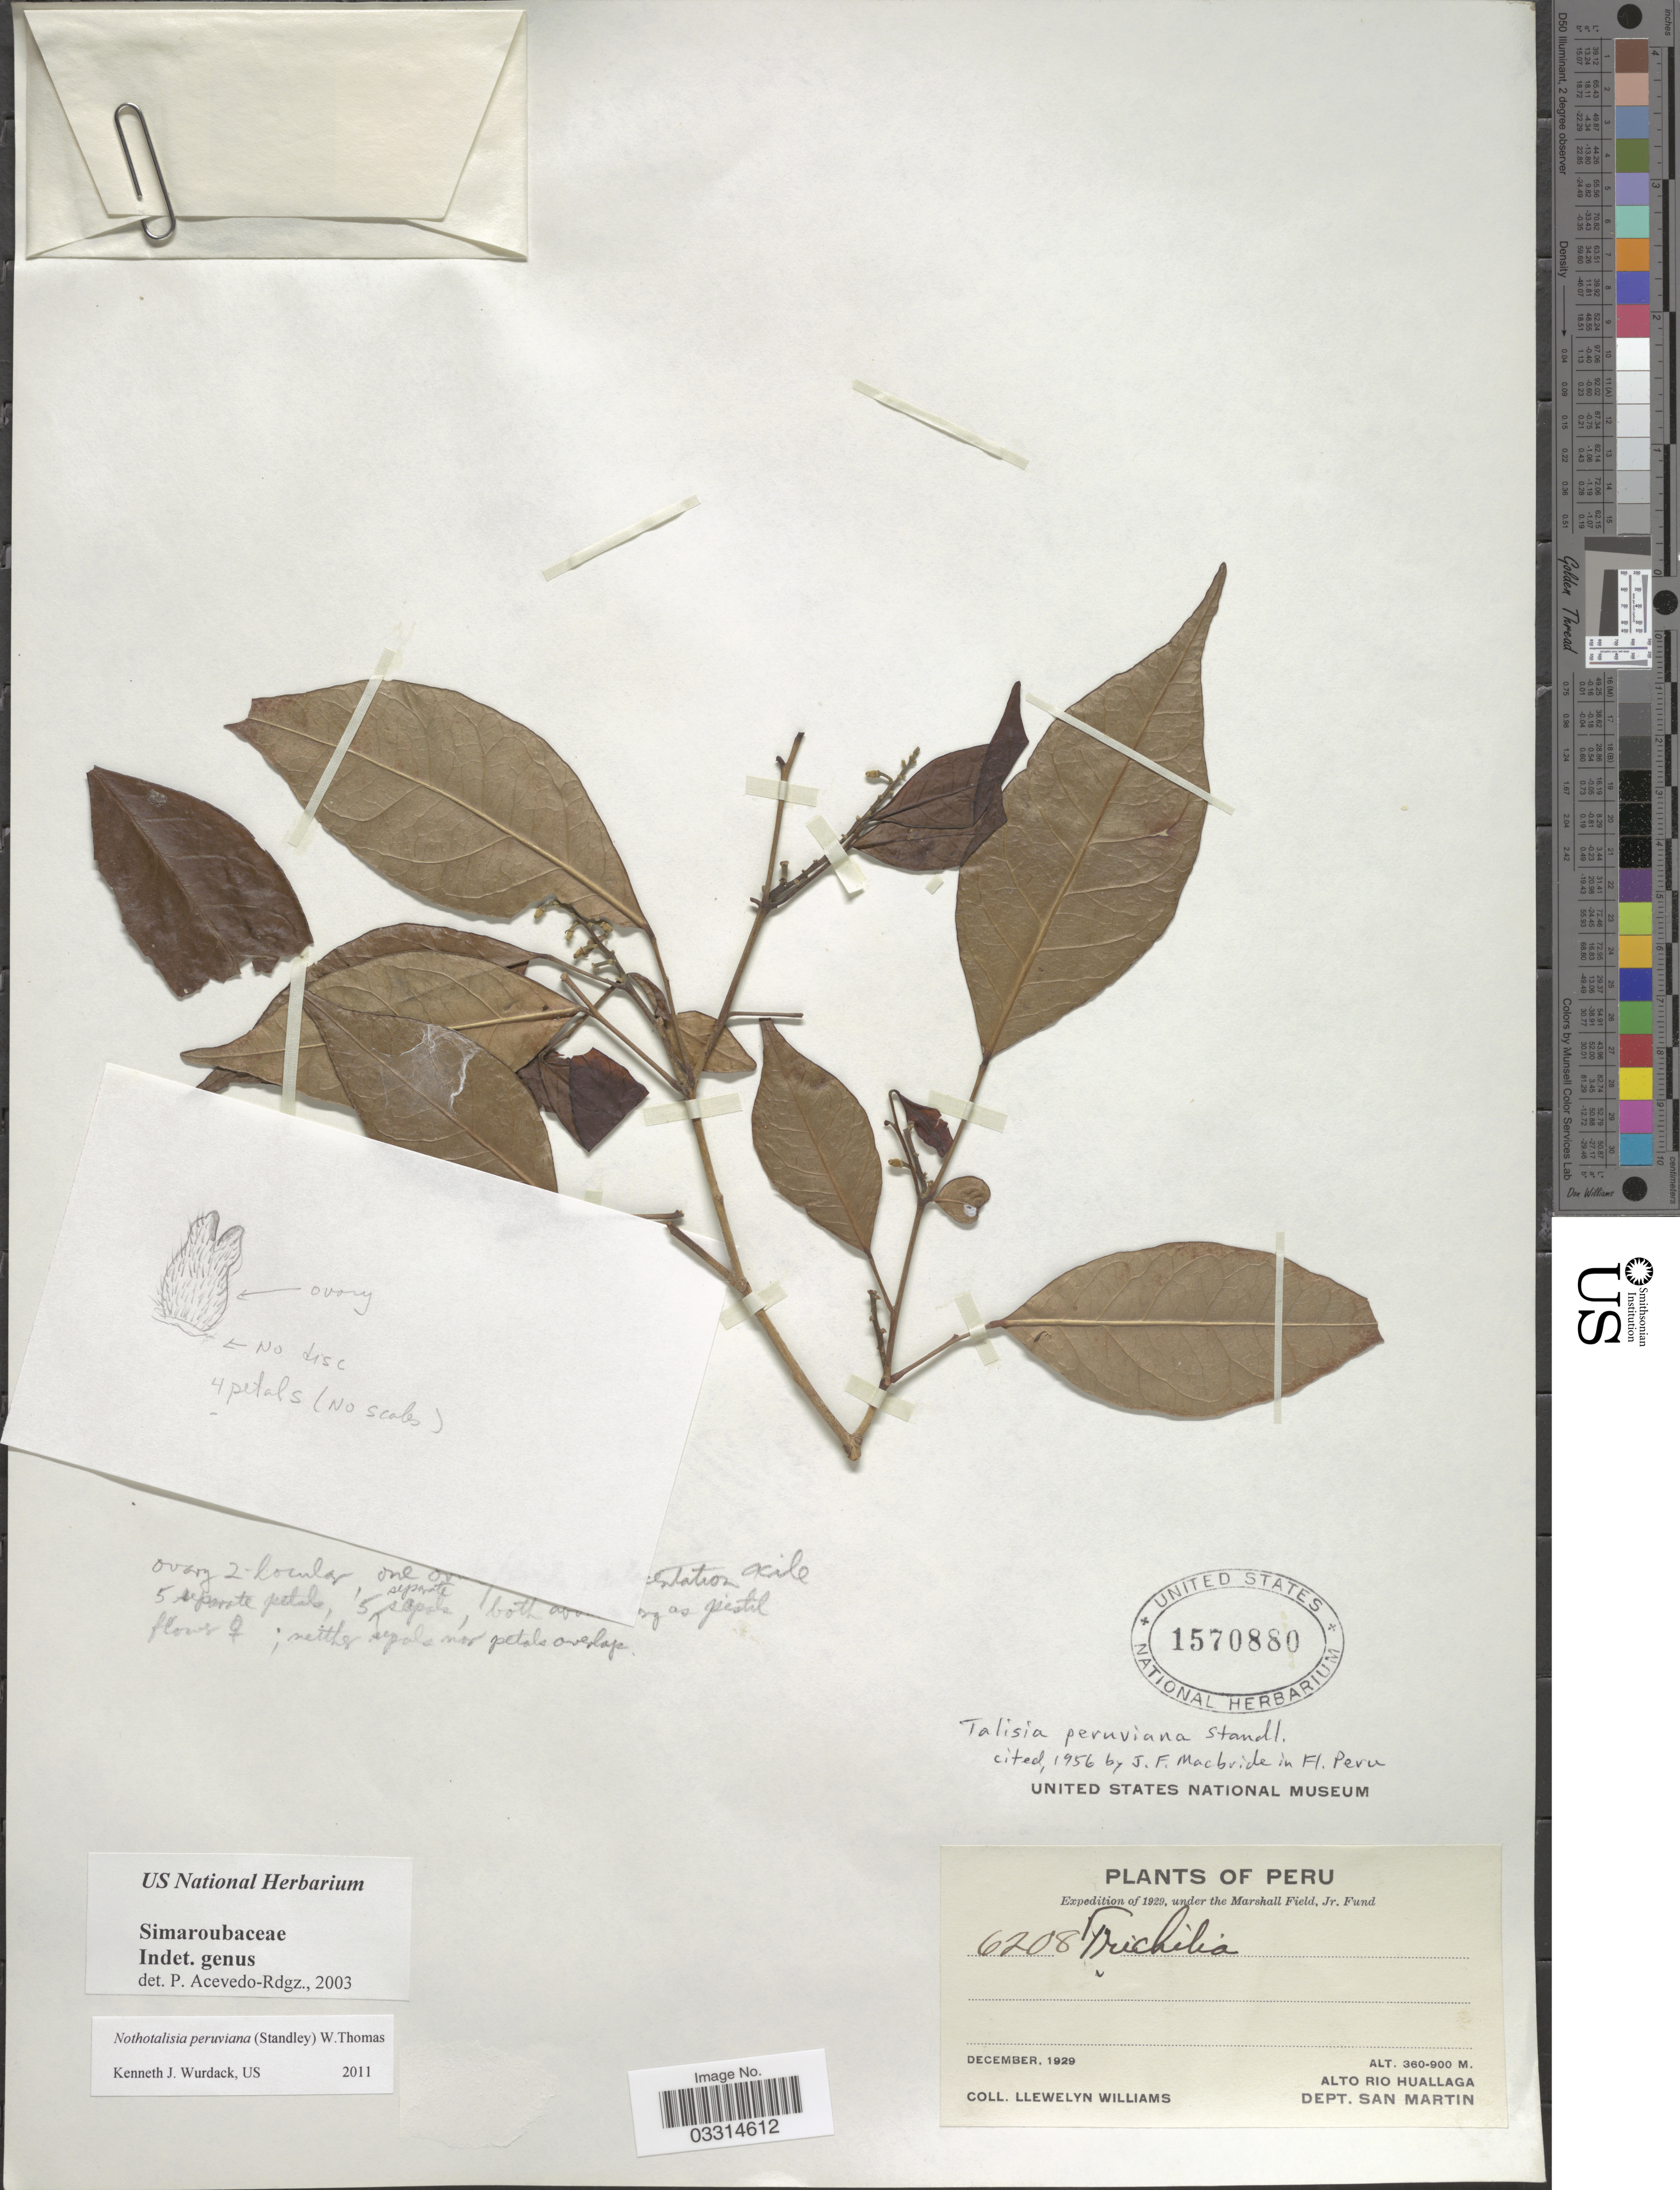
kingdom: Plantae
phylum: Tracheophyta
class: Magnoliopsida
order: Picramniales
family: Picramniaceae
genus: Nothotalisia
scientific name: Nothotalisia peruviana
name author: (Standl.) W.W. Thomas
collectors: Ll. Williams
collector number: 6208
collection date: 1929-12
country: Peru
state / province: San Martín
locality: Alto Rio Huallaga. Dept. San Martin.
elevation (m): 360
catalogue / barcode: US 1570880